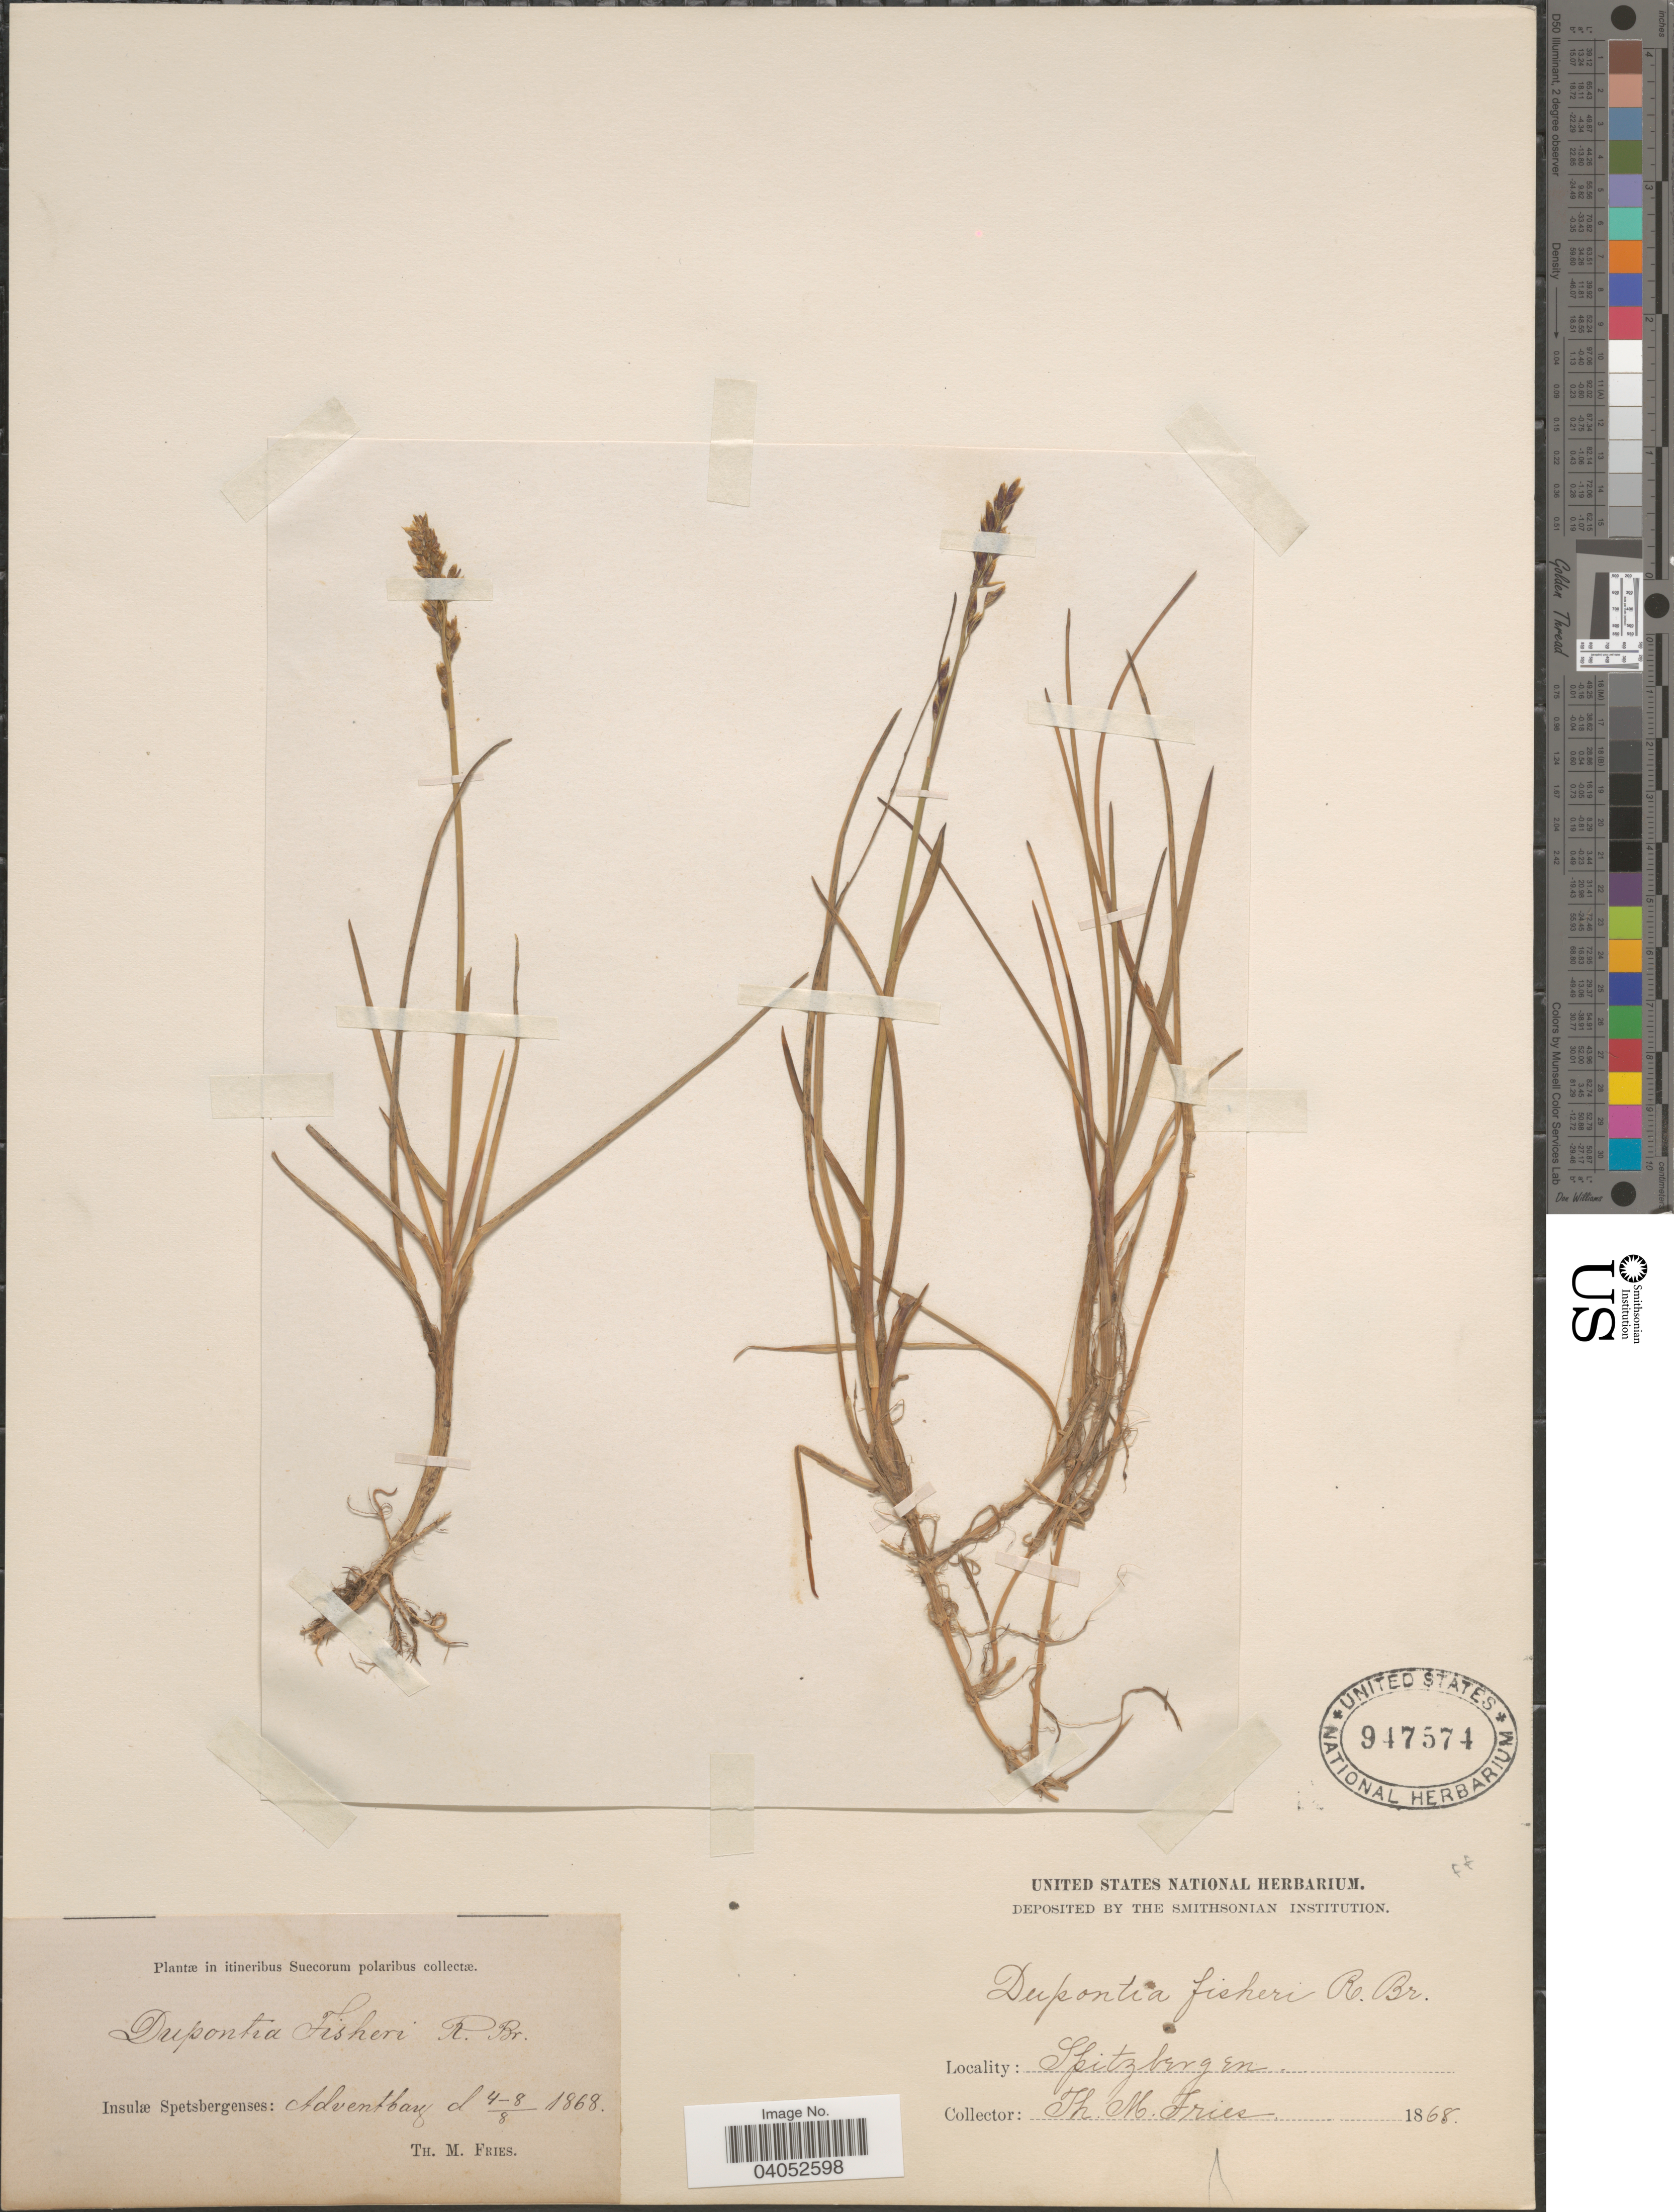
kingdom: Plantae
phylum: Tracheophyta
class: Liliopsida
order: Poales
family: Poaceae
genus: Dupontia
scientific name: Dupontia micrantha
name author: Holm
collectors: T. Fries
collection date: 1868-08-04/1868-08-08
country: Norway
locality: Itineribus Suecorum polaribus. Insulæ Spetsbergenses: Adventbay. Spitzbergen.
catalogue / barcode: US 947574